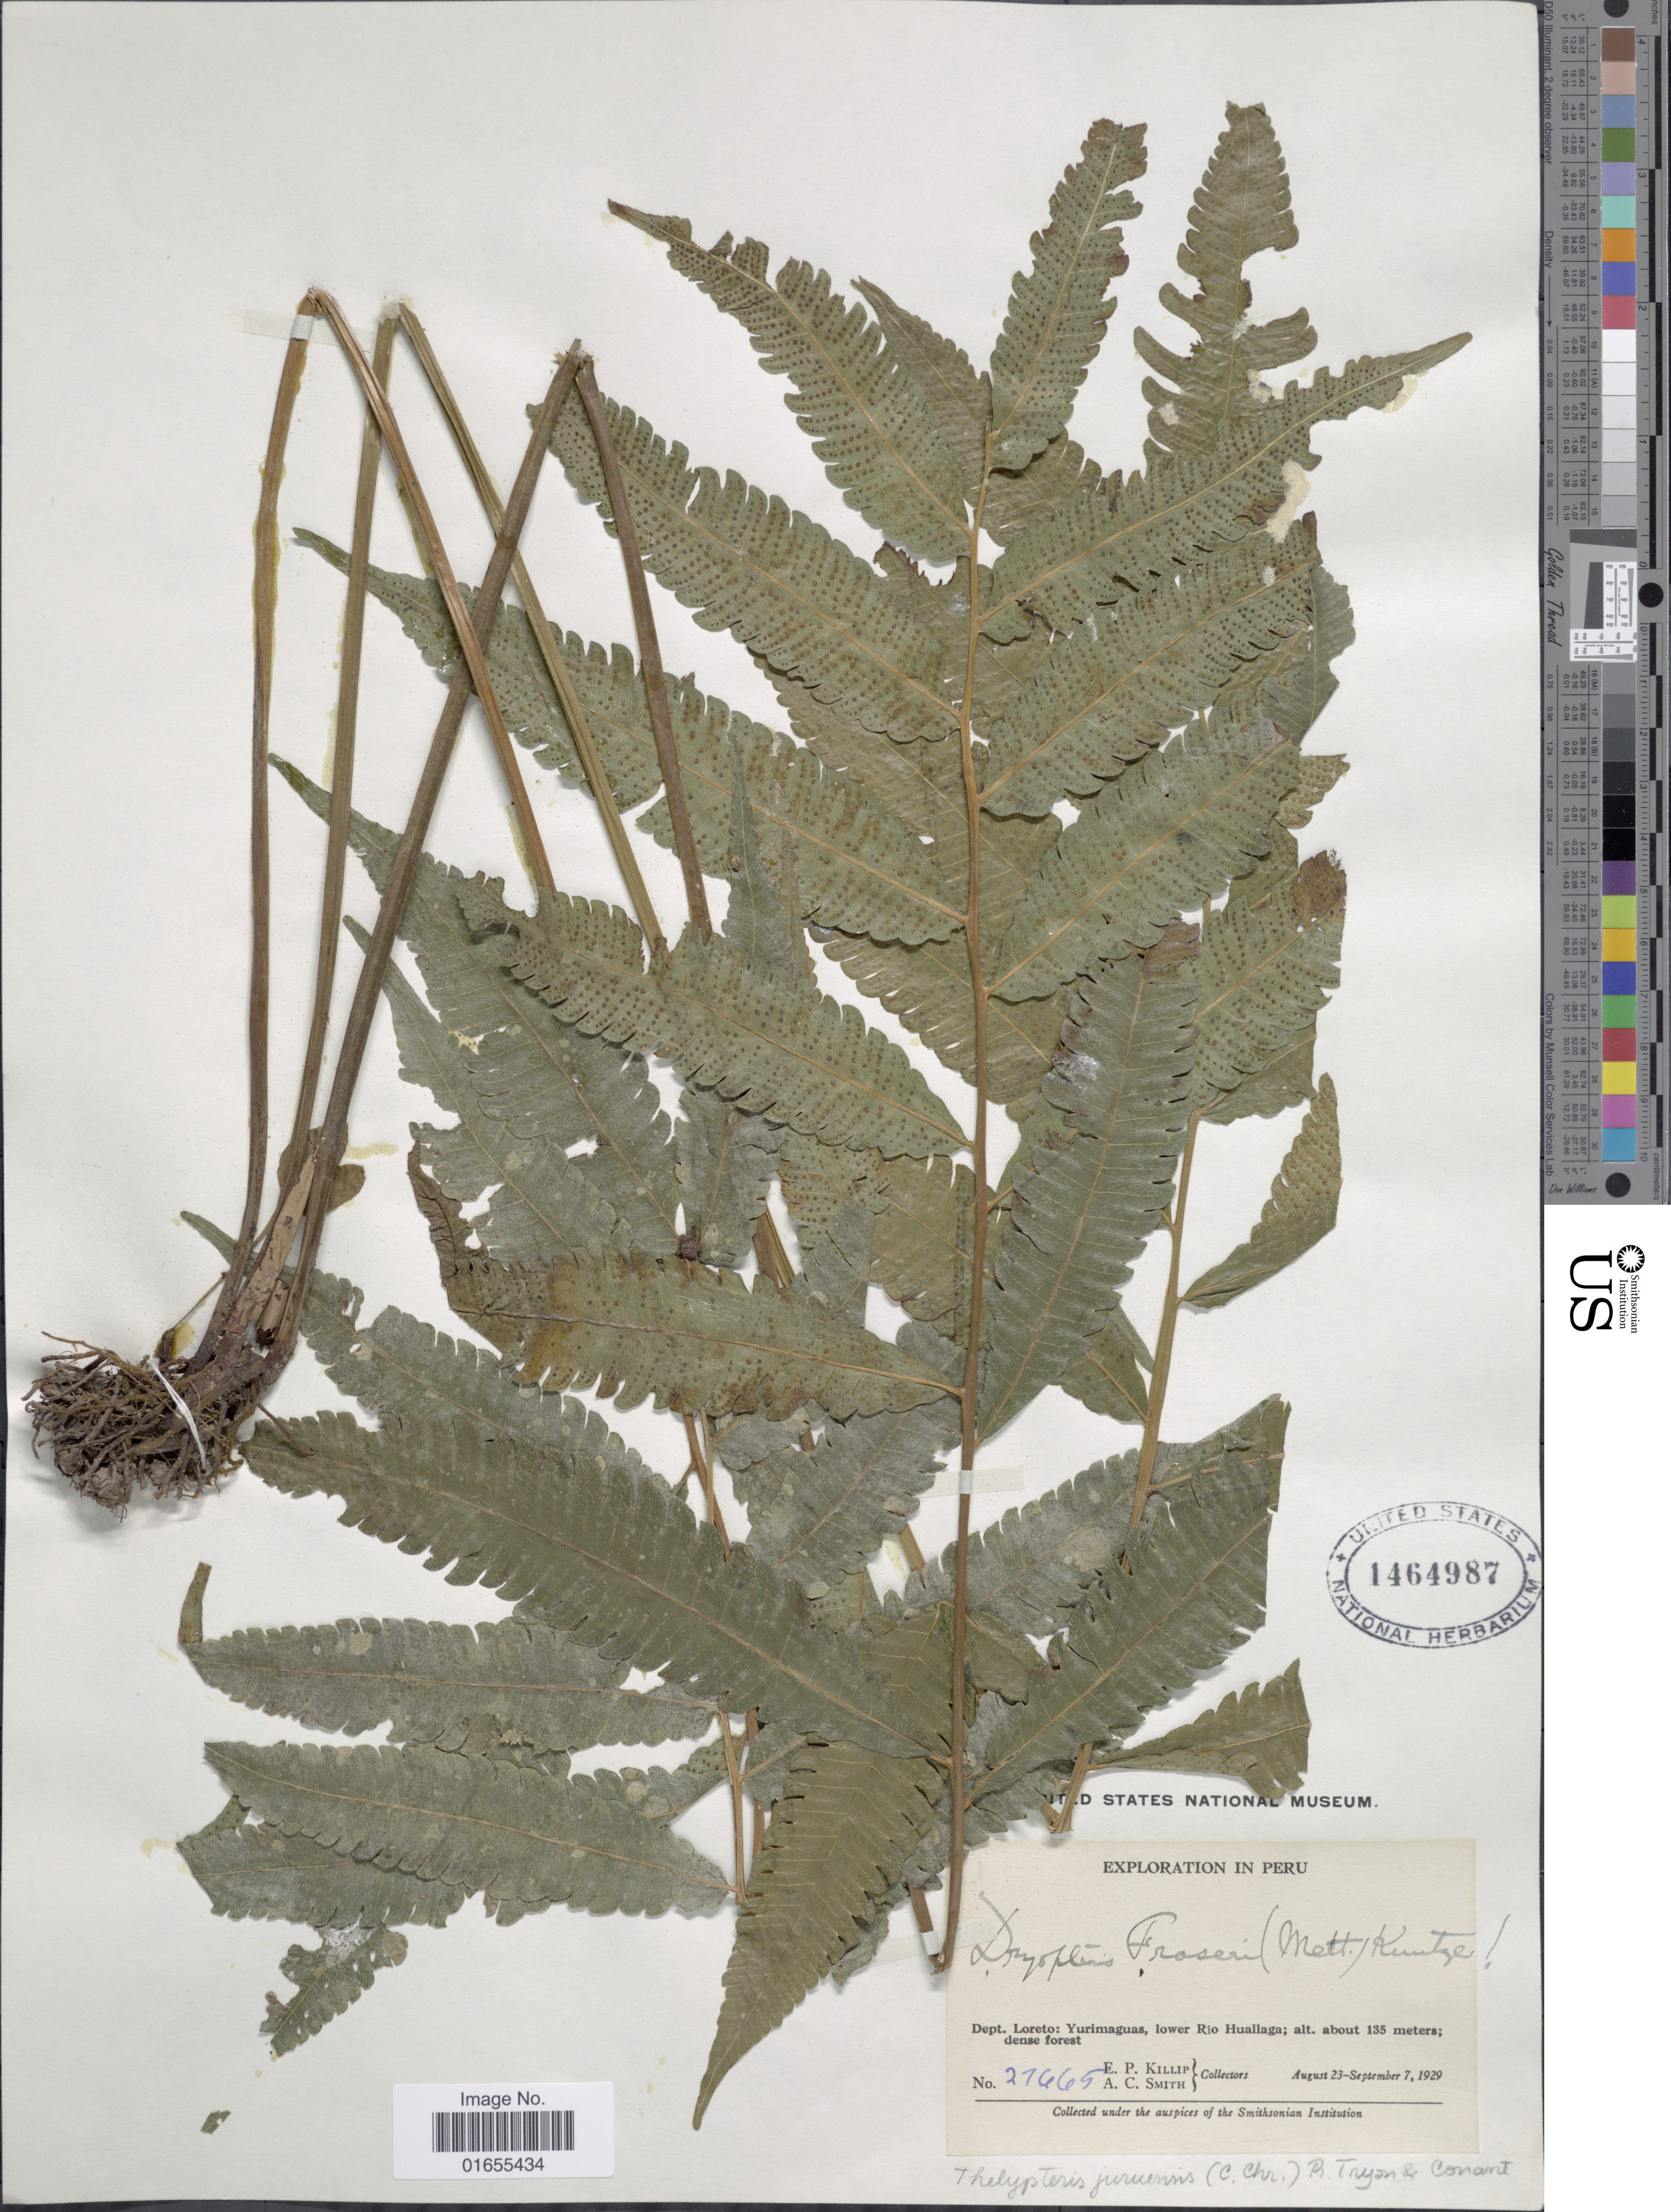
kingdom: Plantae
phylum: Tracheophyta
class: Polypodiopsida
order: Polypodiales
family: Thelypteridaceae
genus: Goniopteris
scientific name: Goniopteris juruensis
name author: (C. Chr.) Brade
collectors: E. P. Killip & A. C. Smith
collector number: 27665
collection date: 1929-08-23/1929-09-07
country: Peru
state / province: Loreto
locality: Yurimaguas, lower Rio Huallaga, dense forest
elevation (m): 135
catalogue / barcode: US 1464987